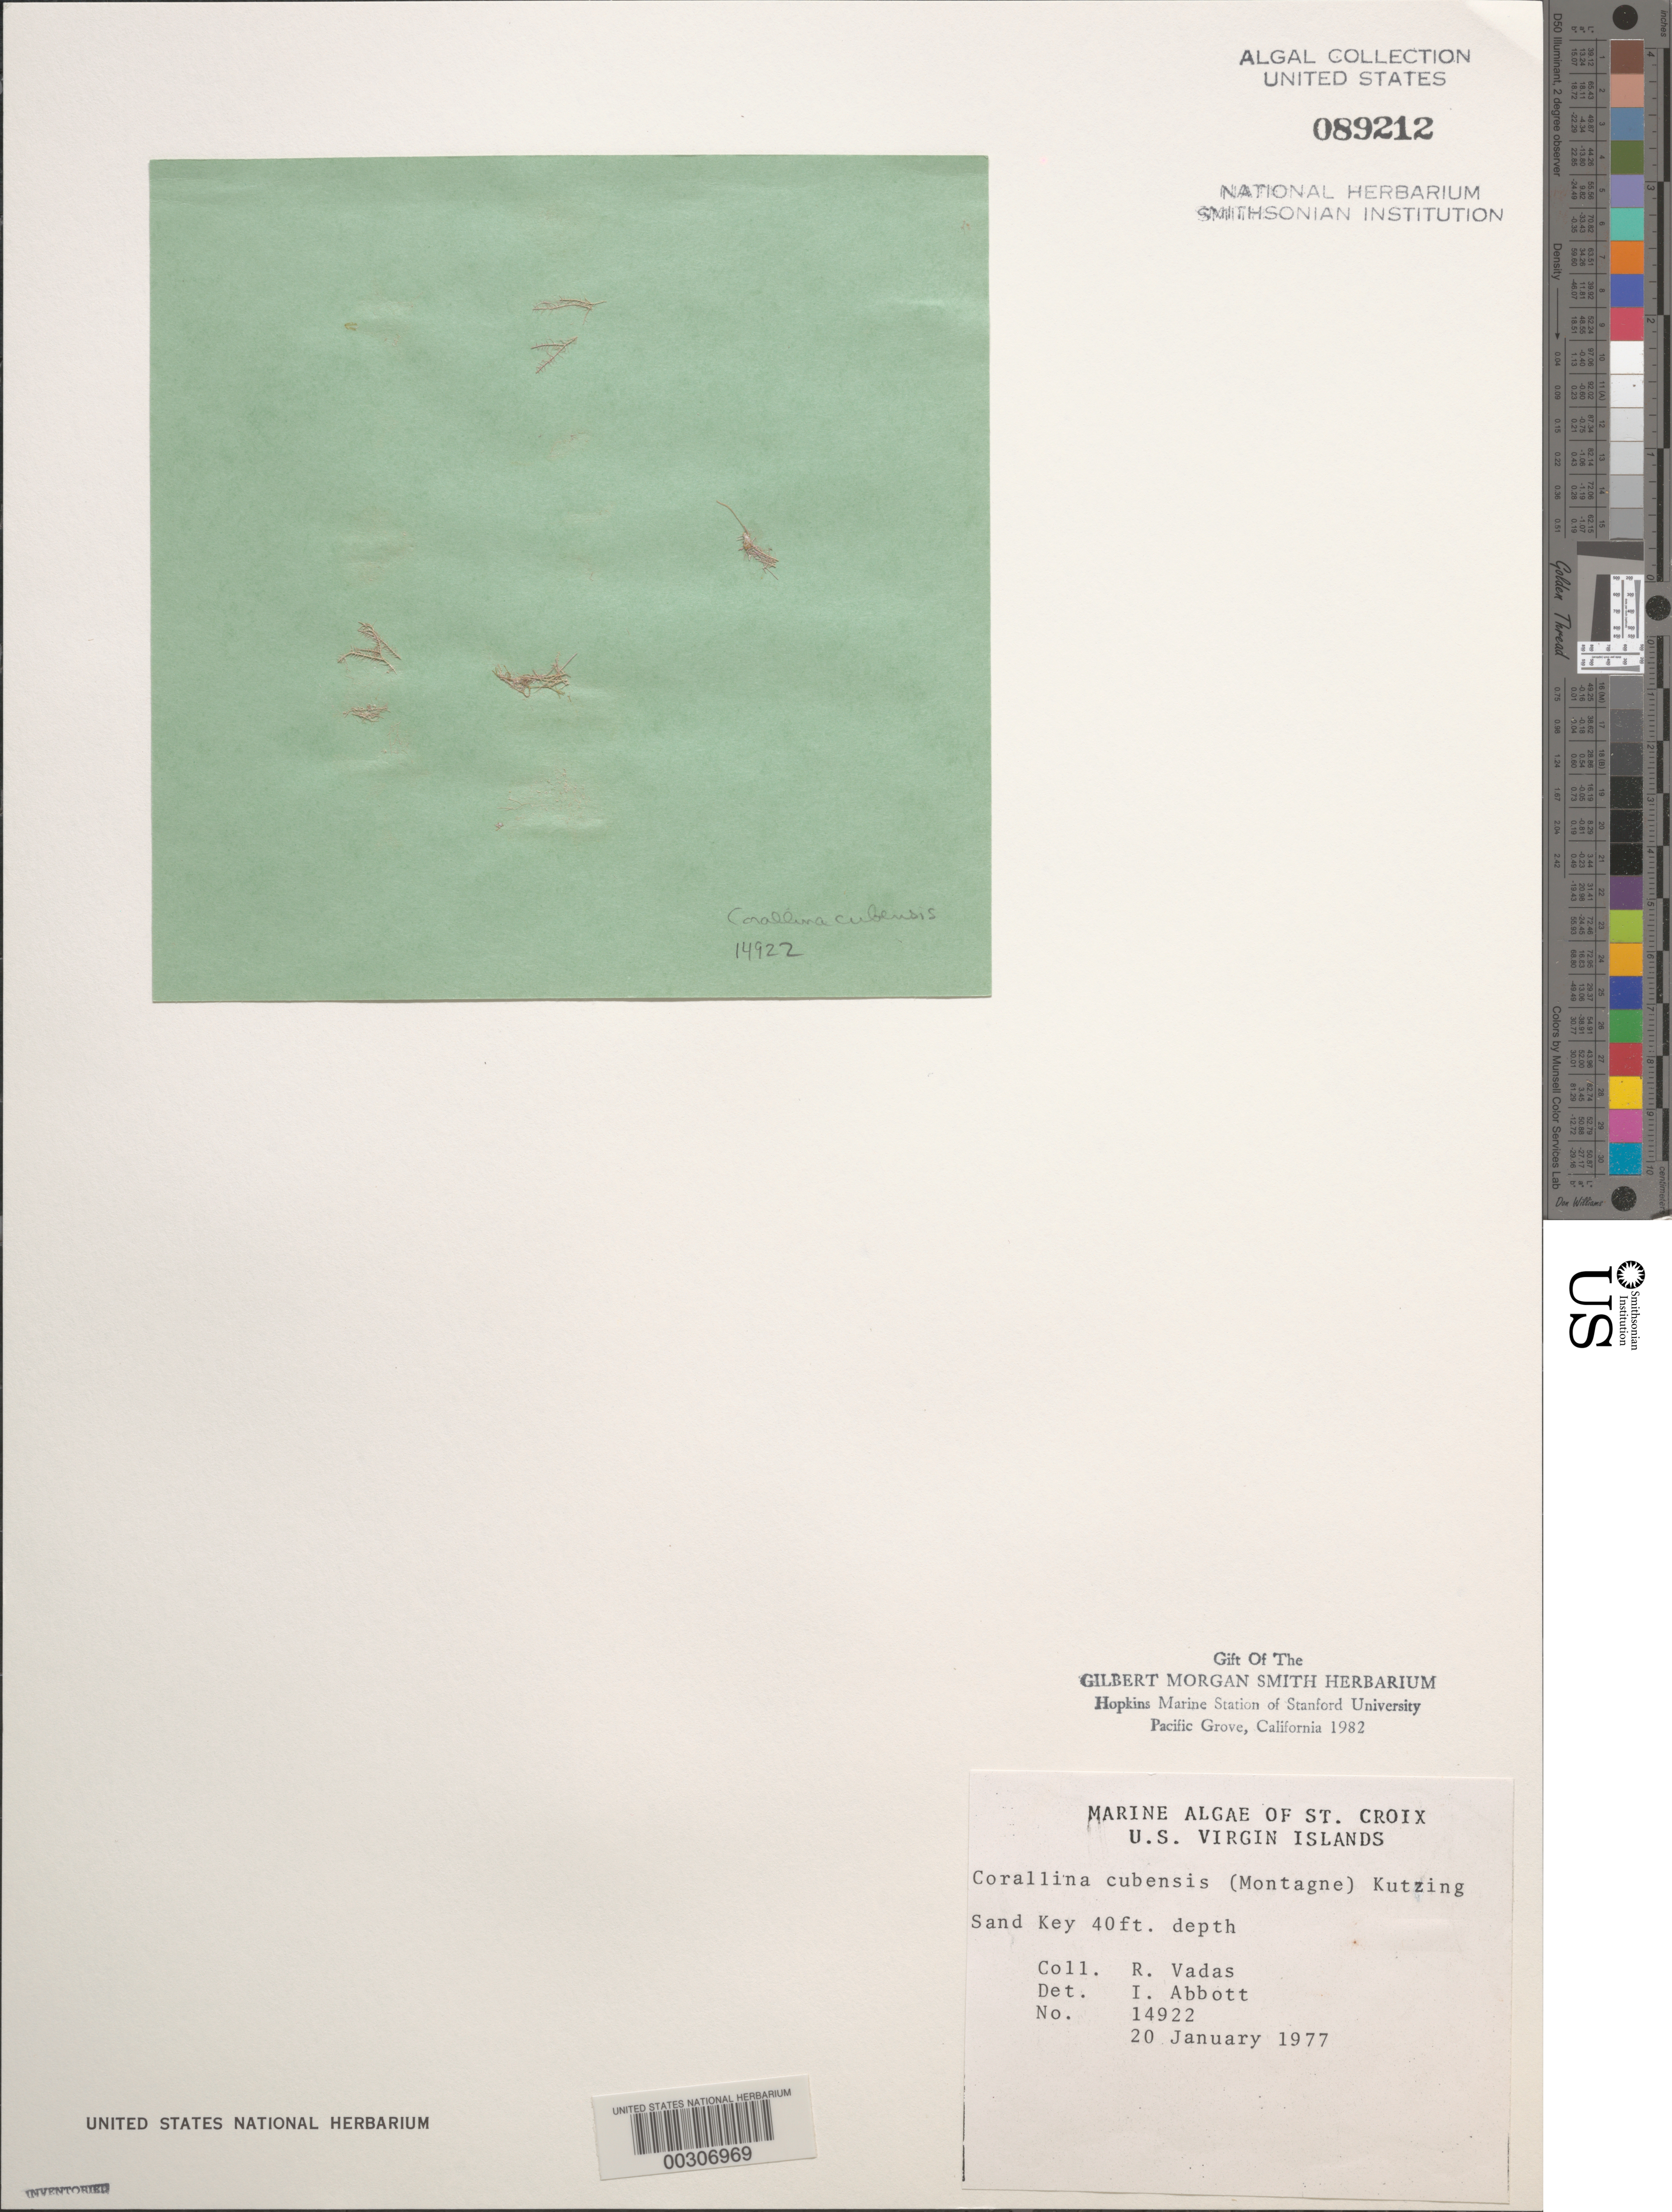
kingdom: Plantae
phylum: Rhodophyta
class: Florideophyceae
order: Corallinales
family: Corallinaceae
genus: Jania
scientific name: Jania cubensis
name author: Mont. ex Kütz.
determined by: Algae name updating Project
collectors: R. Vadas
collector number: IAA 14922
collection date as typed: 20 Jan 1977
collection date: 1977-01-20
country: U.S. Virgin Islands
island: St. Croix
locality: Sand Key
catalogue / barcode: US 89212